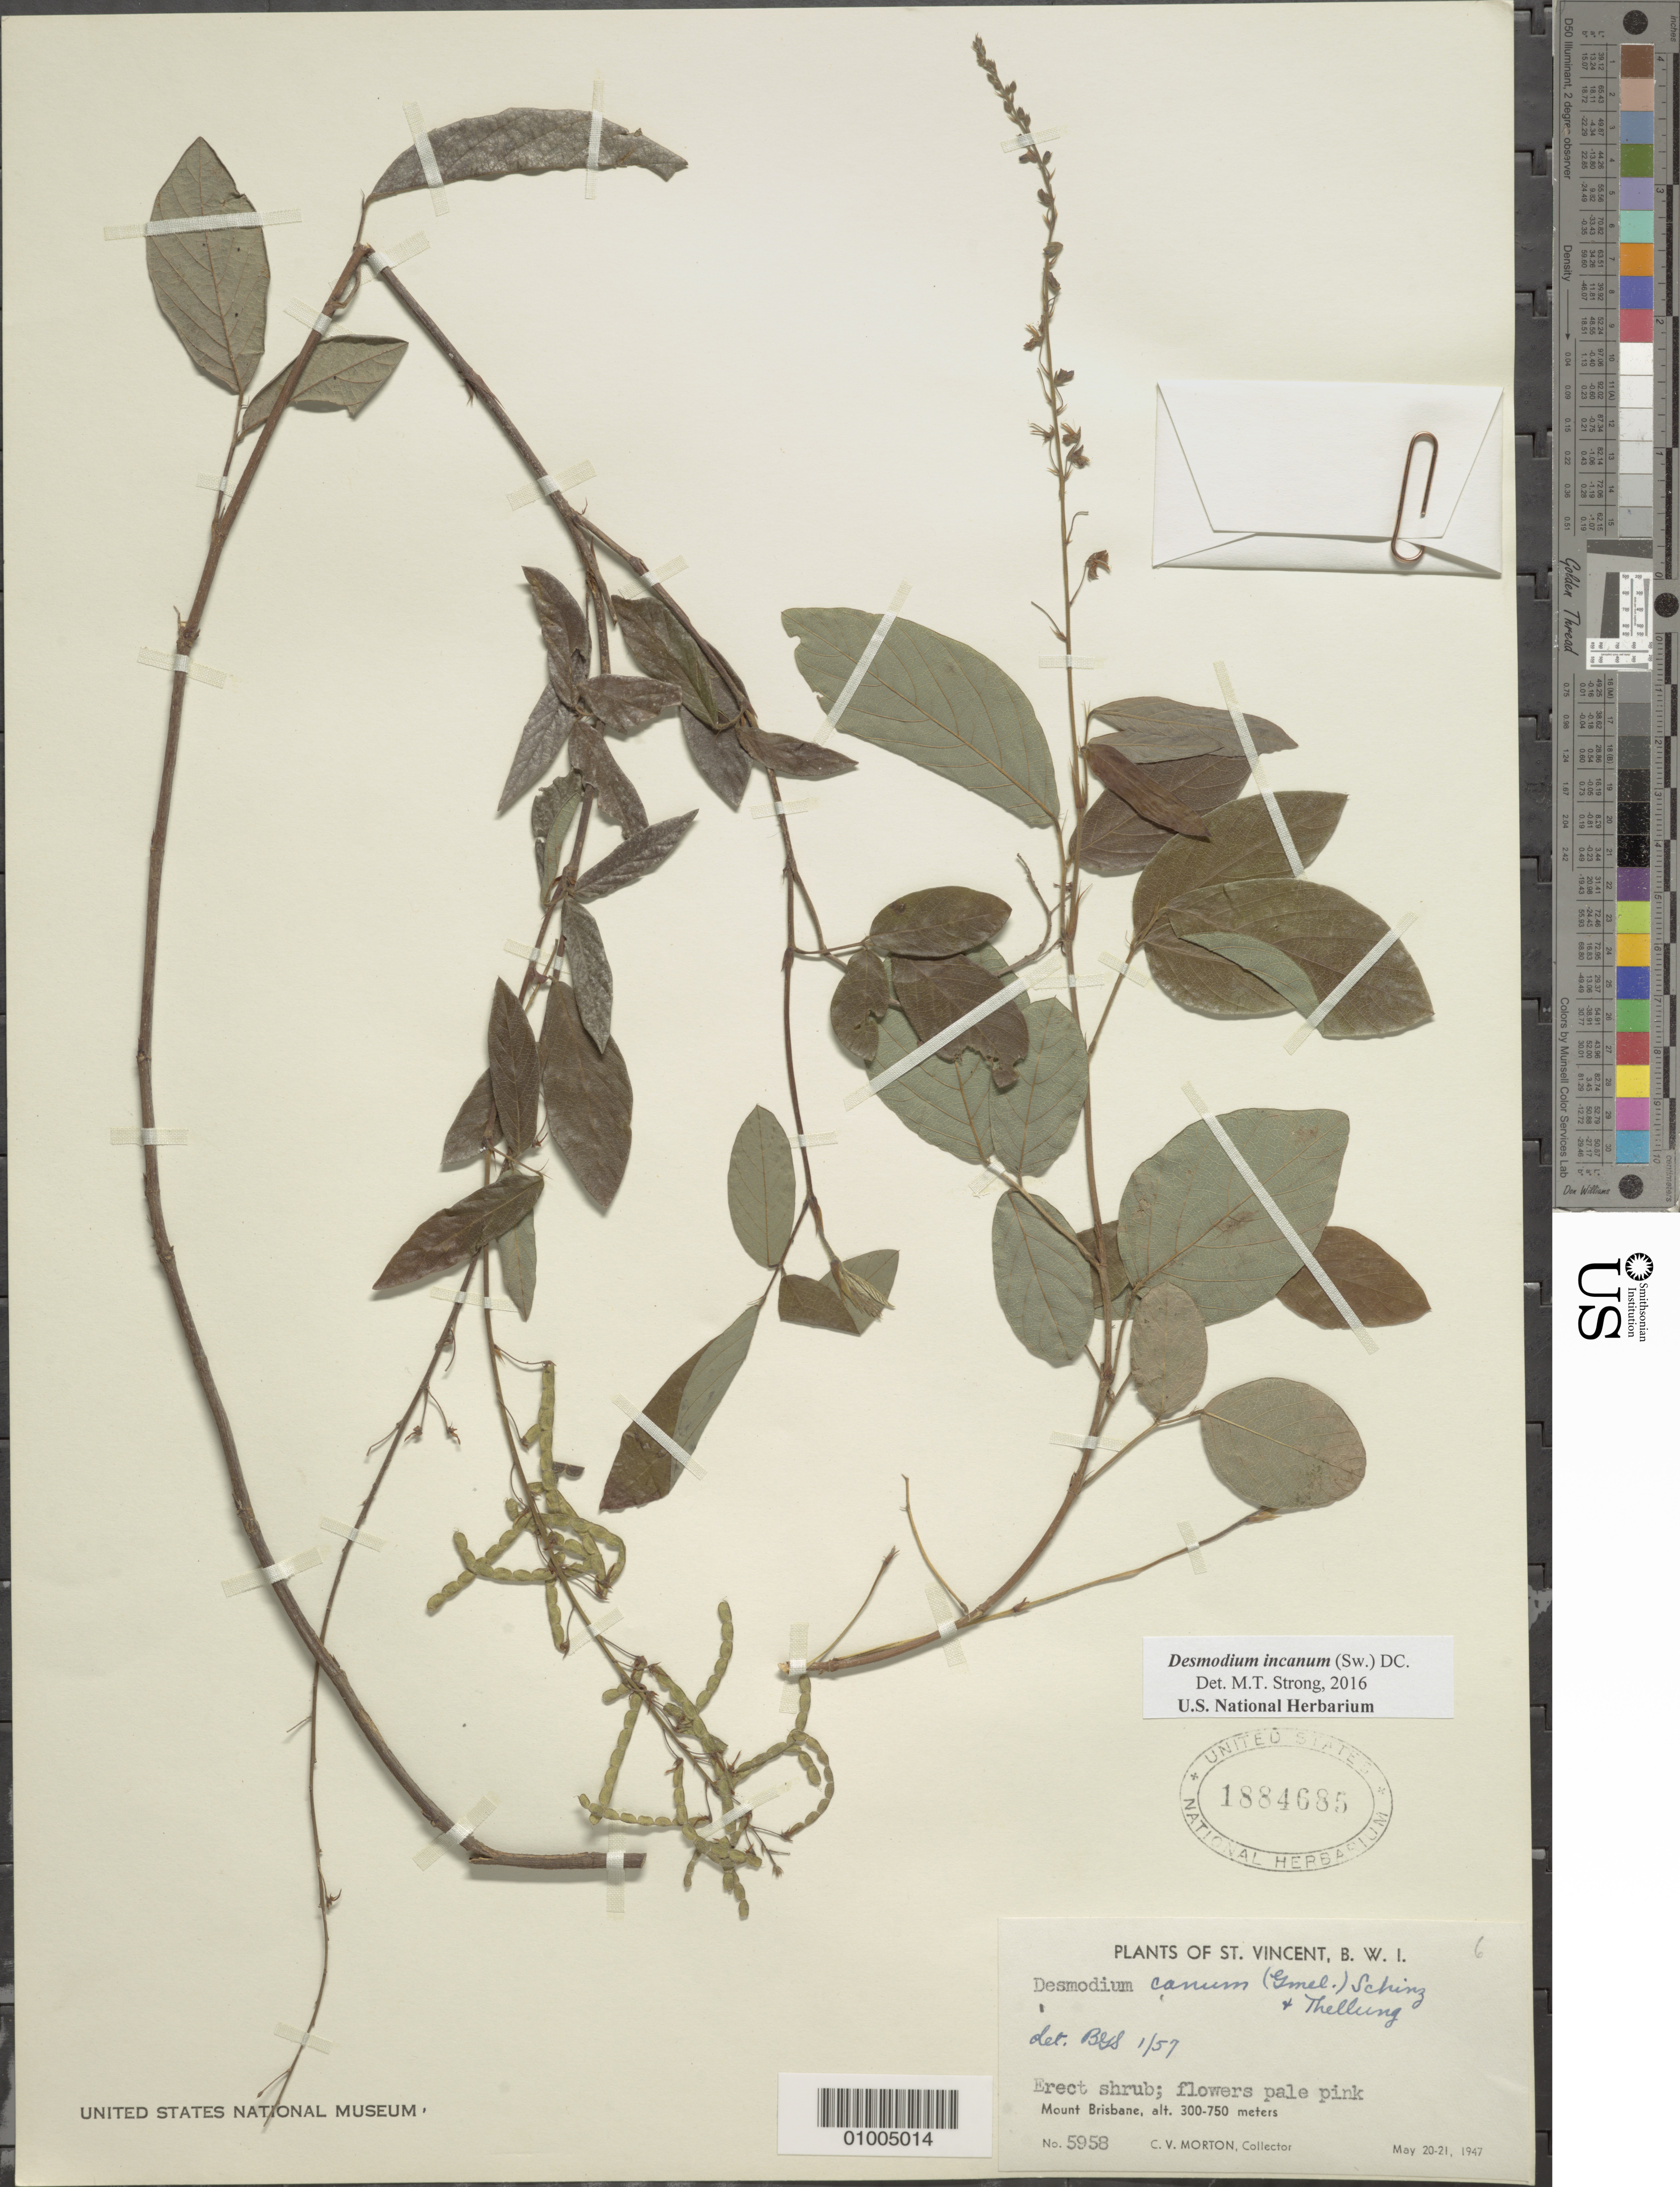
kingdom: Plantae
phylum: Tracheophyta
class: Magnoliopsida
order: Fabales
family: Fabaceae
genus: Desmodium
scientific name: Desmodium incanum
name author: (Sw.) DC.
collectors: C. V. Morton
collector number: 5958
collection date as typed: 20 May 1947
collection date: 1947-05-20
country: St. Vincent - Grenadines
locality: Mount Brisbane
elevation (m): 300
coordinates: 0 N, 0 E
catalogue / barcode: US 1884685